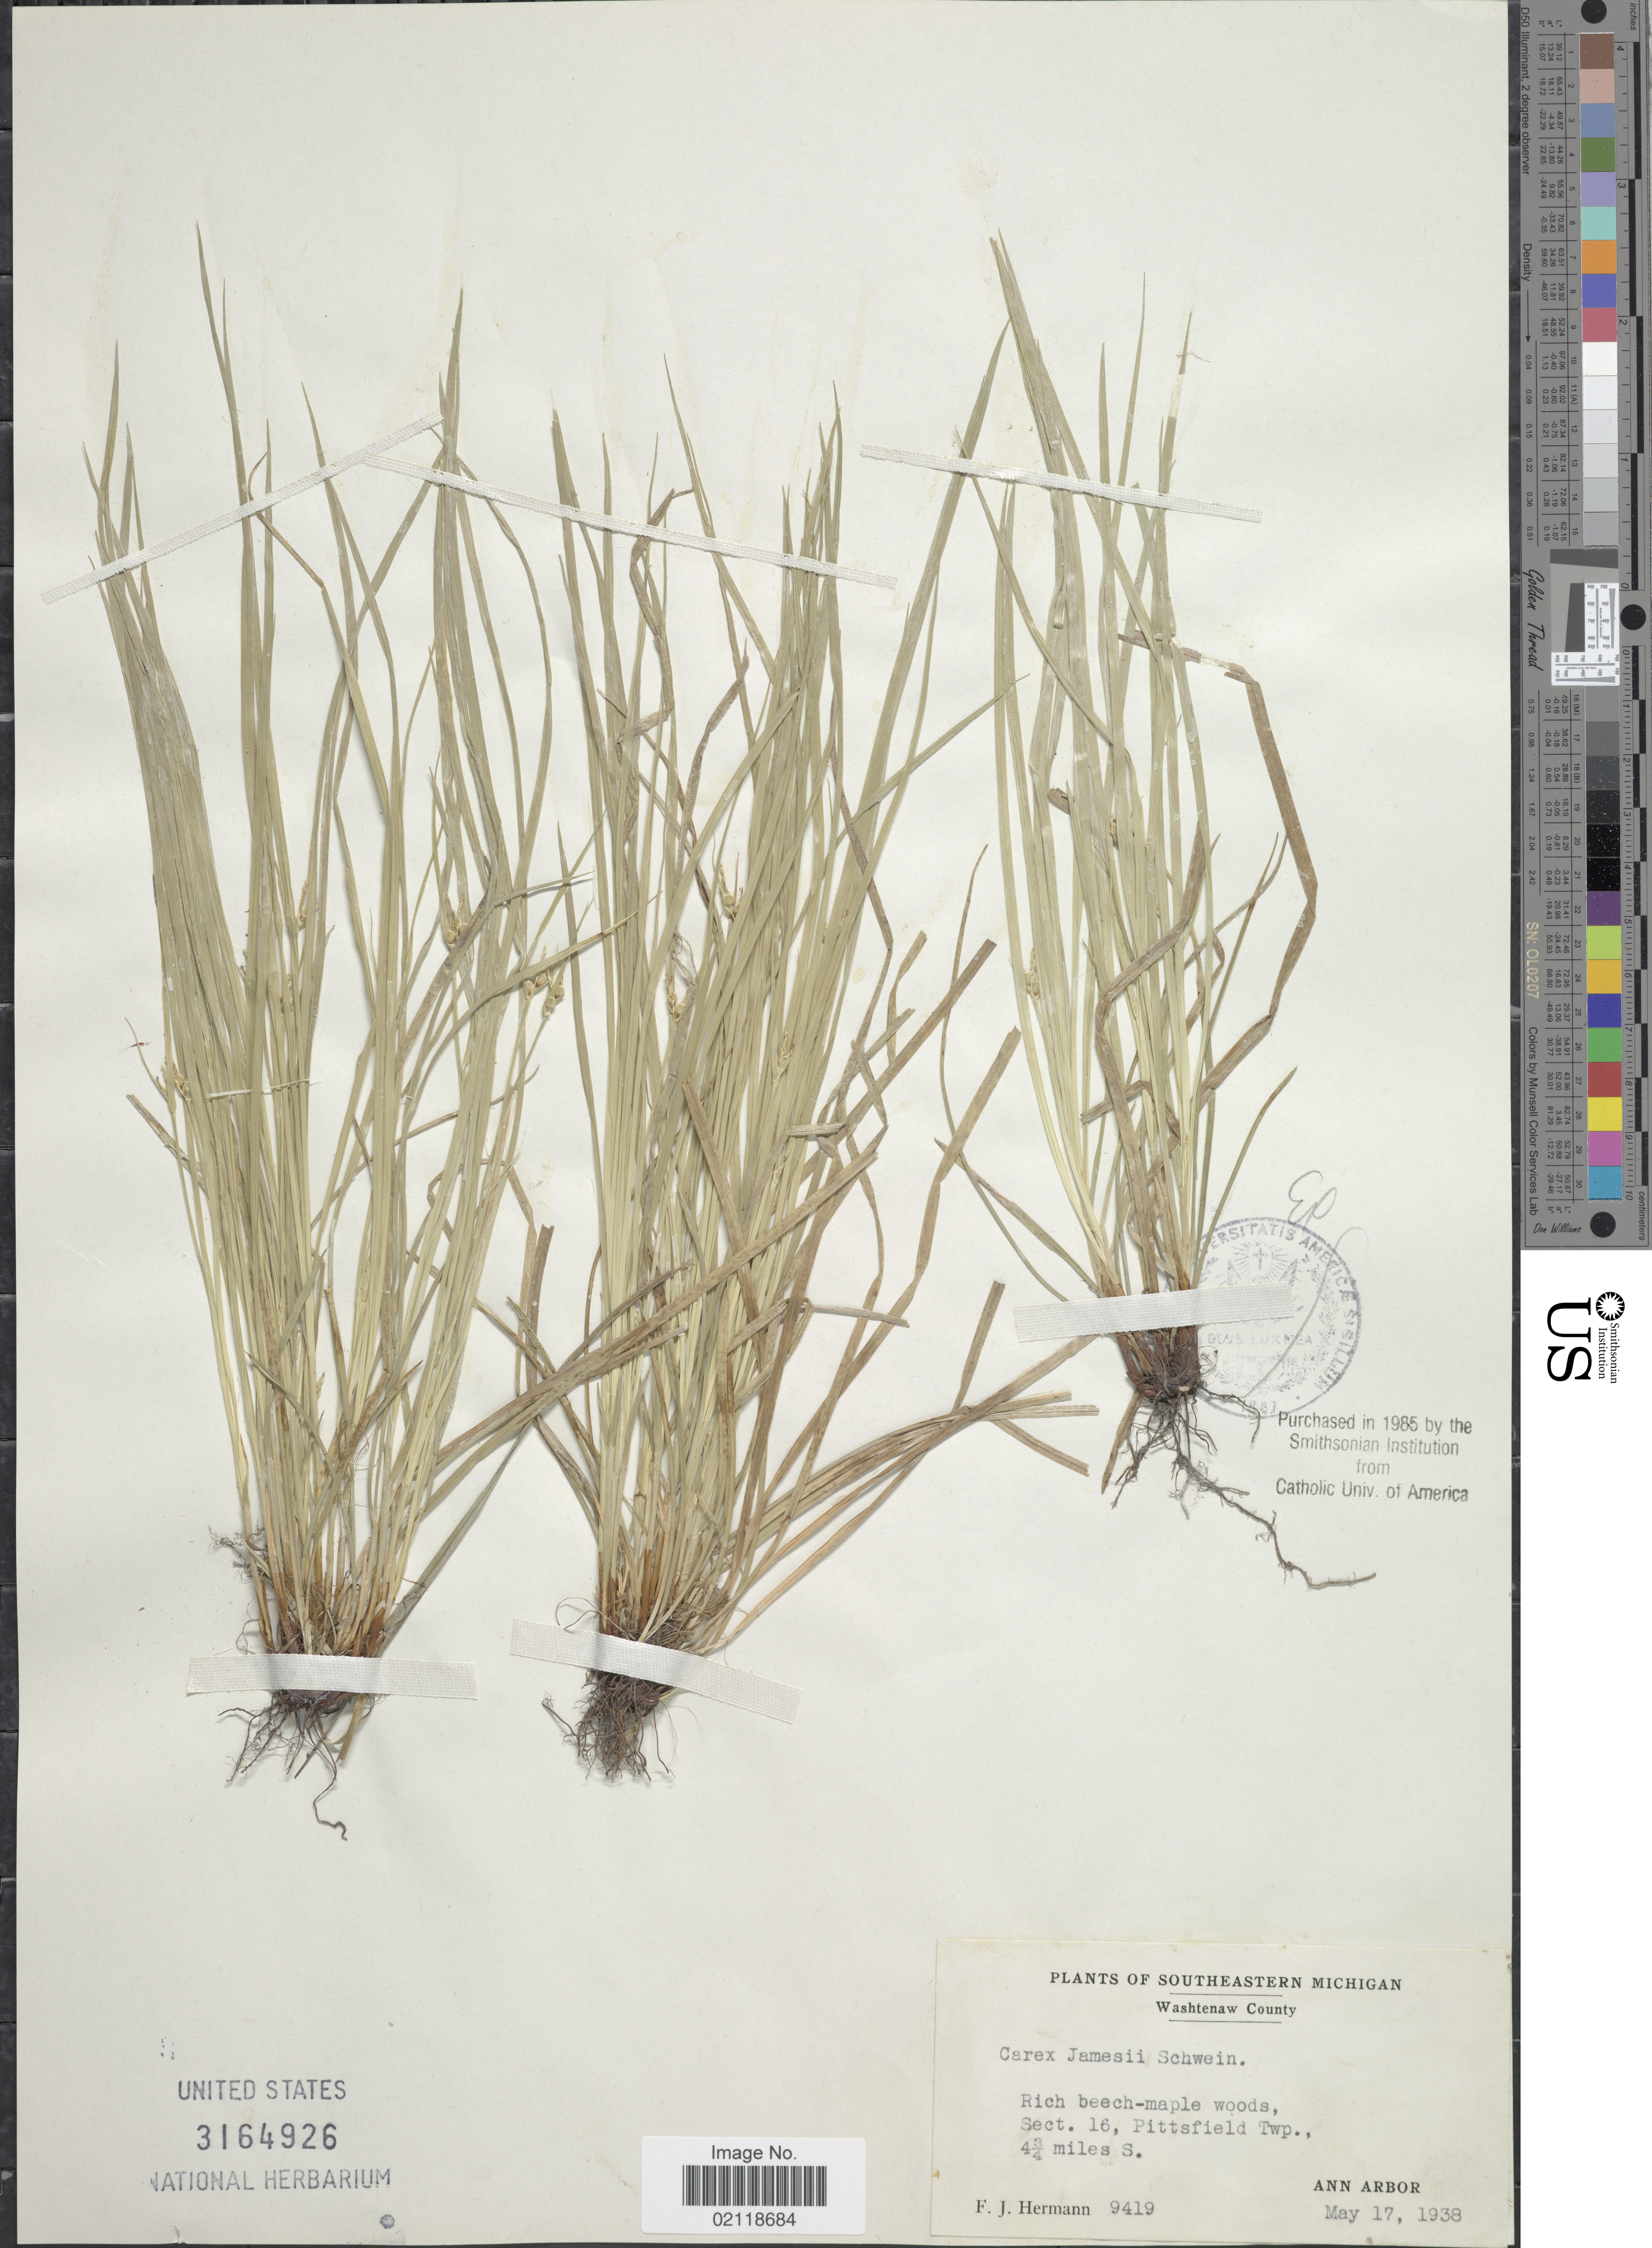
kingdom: Plantae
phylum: Tracheophyta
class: Liliopsida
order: Poales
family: Cyperaceae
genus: Carex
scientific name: Carex jamesii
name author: Schwein.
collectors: F. J. Hermann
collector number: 9419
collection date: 1938-05-17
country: United States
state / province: Michigan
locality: Southeastern Michigan, Washtenaw County, Sect. 16, Pittsfield Twp., 4 3/4 miles S. Ann Harbor.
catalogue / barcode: US 3164926